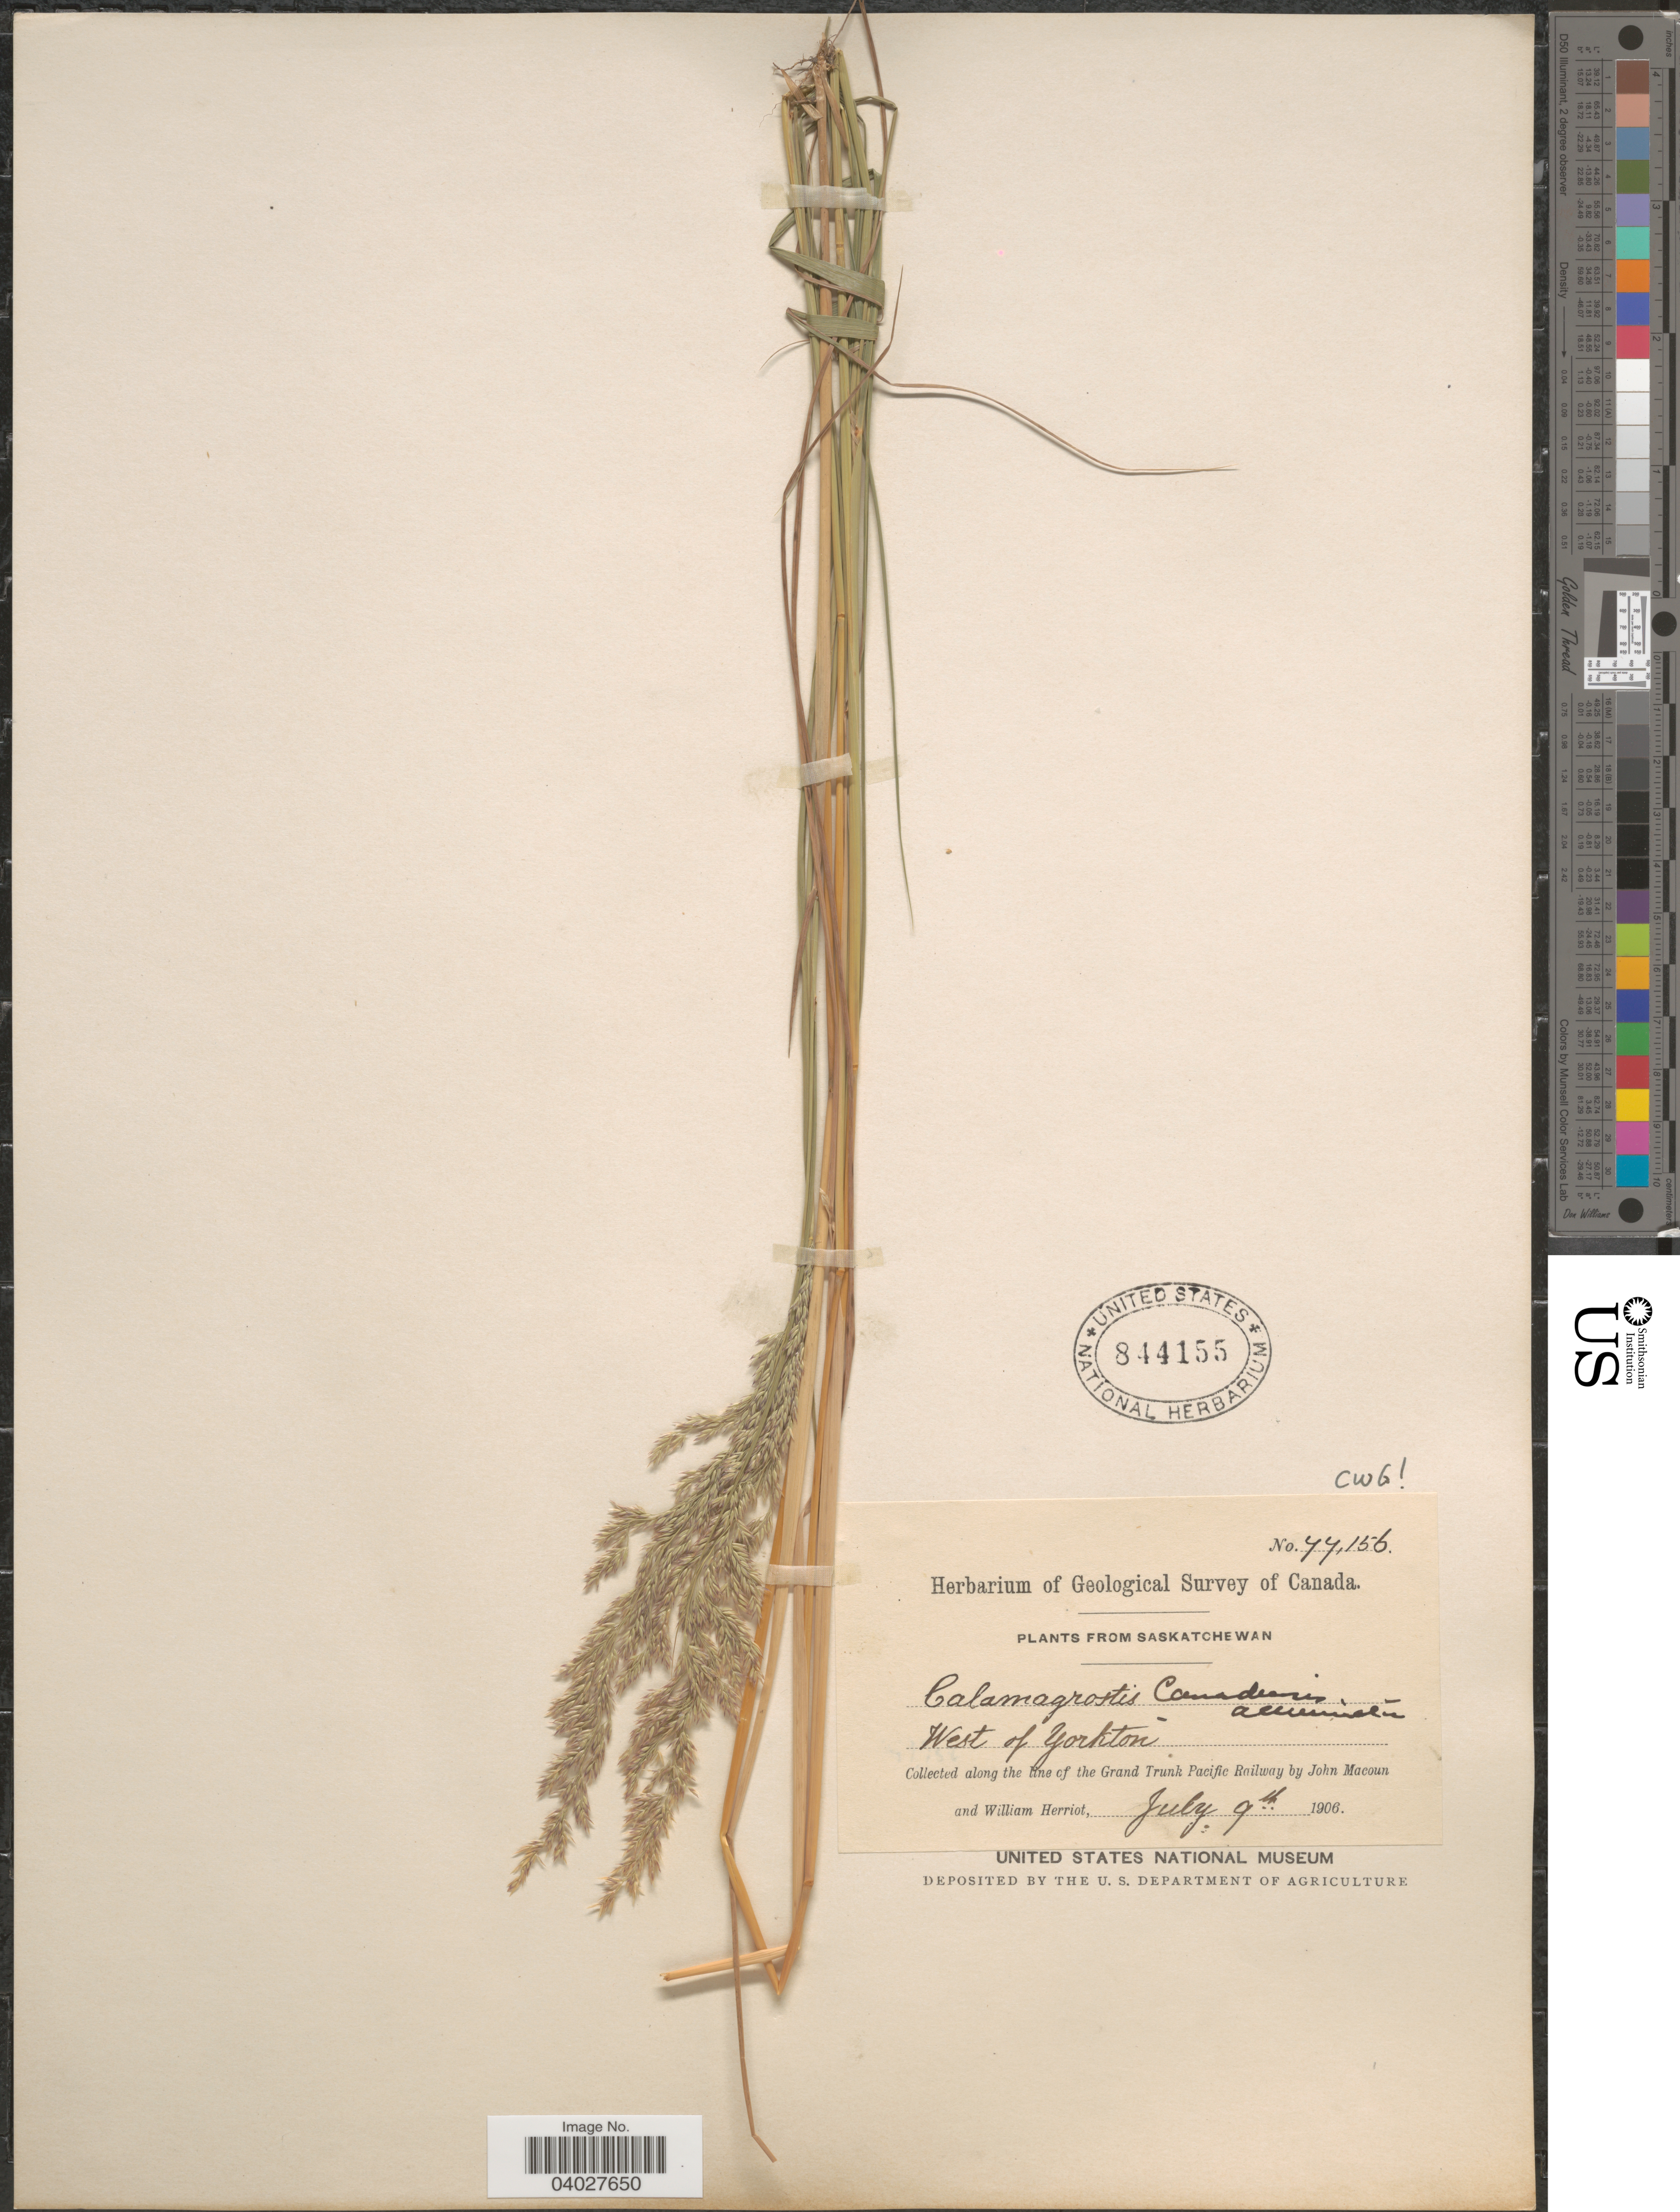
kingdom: Plantae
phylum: Tracheophyta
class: Liliopsida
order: Poales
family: Poaceae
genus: Calamagrostis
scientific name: Calamagrostis canadensis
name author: (Michx.) P. Beauv.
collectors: J. Macoun & W. Herriot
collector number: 44156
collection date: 1906-07-09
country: Canada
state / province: Saskatchewan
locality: West of Yorkton. Along the line of the Grand Trunk Pacific Railway.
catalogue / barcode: US 844155